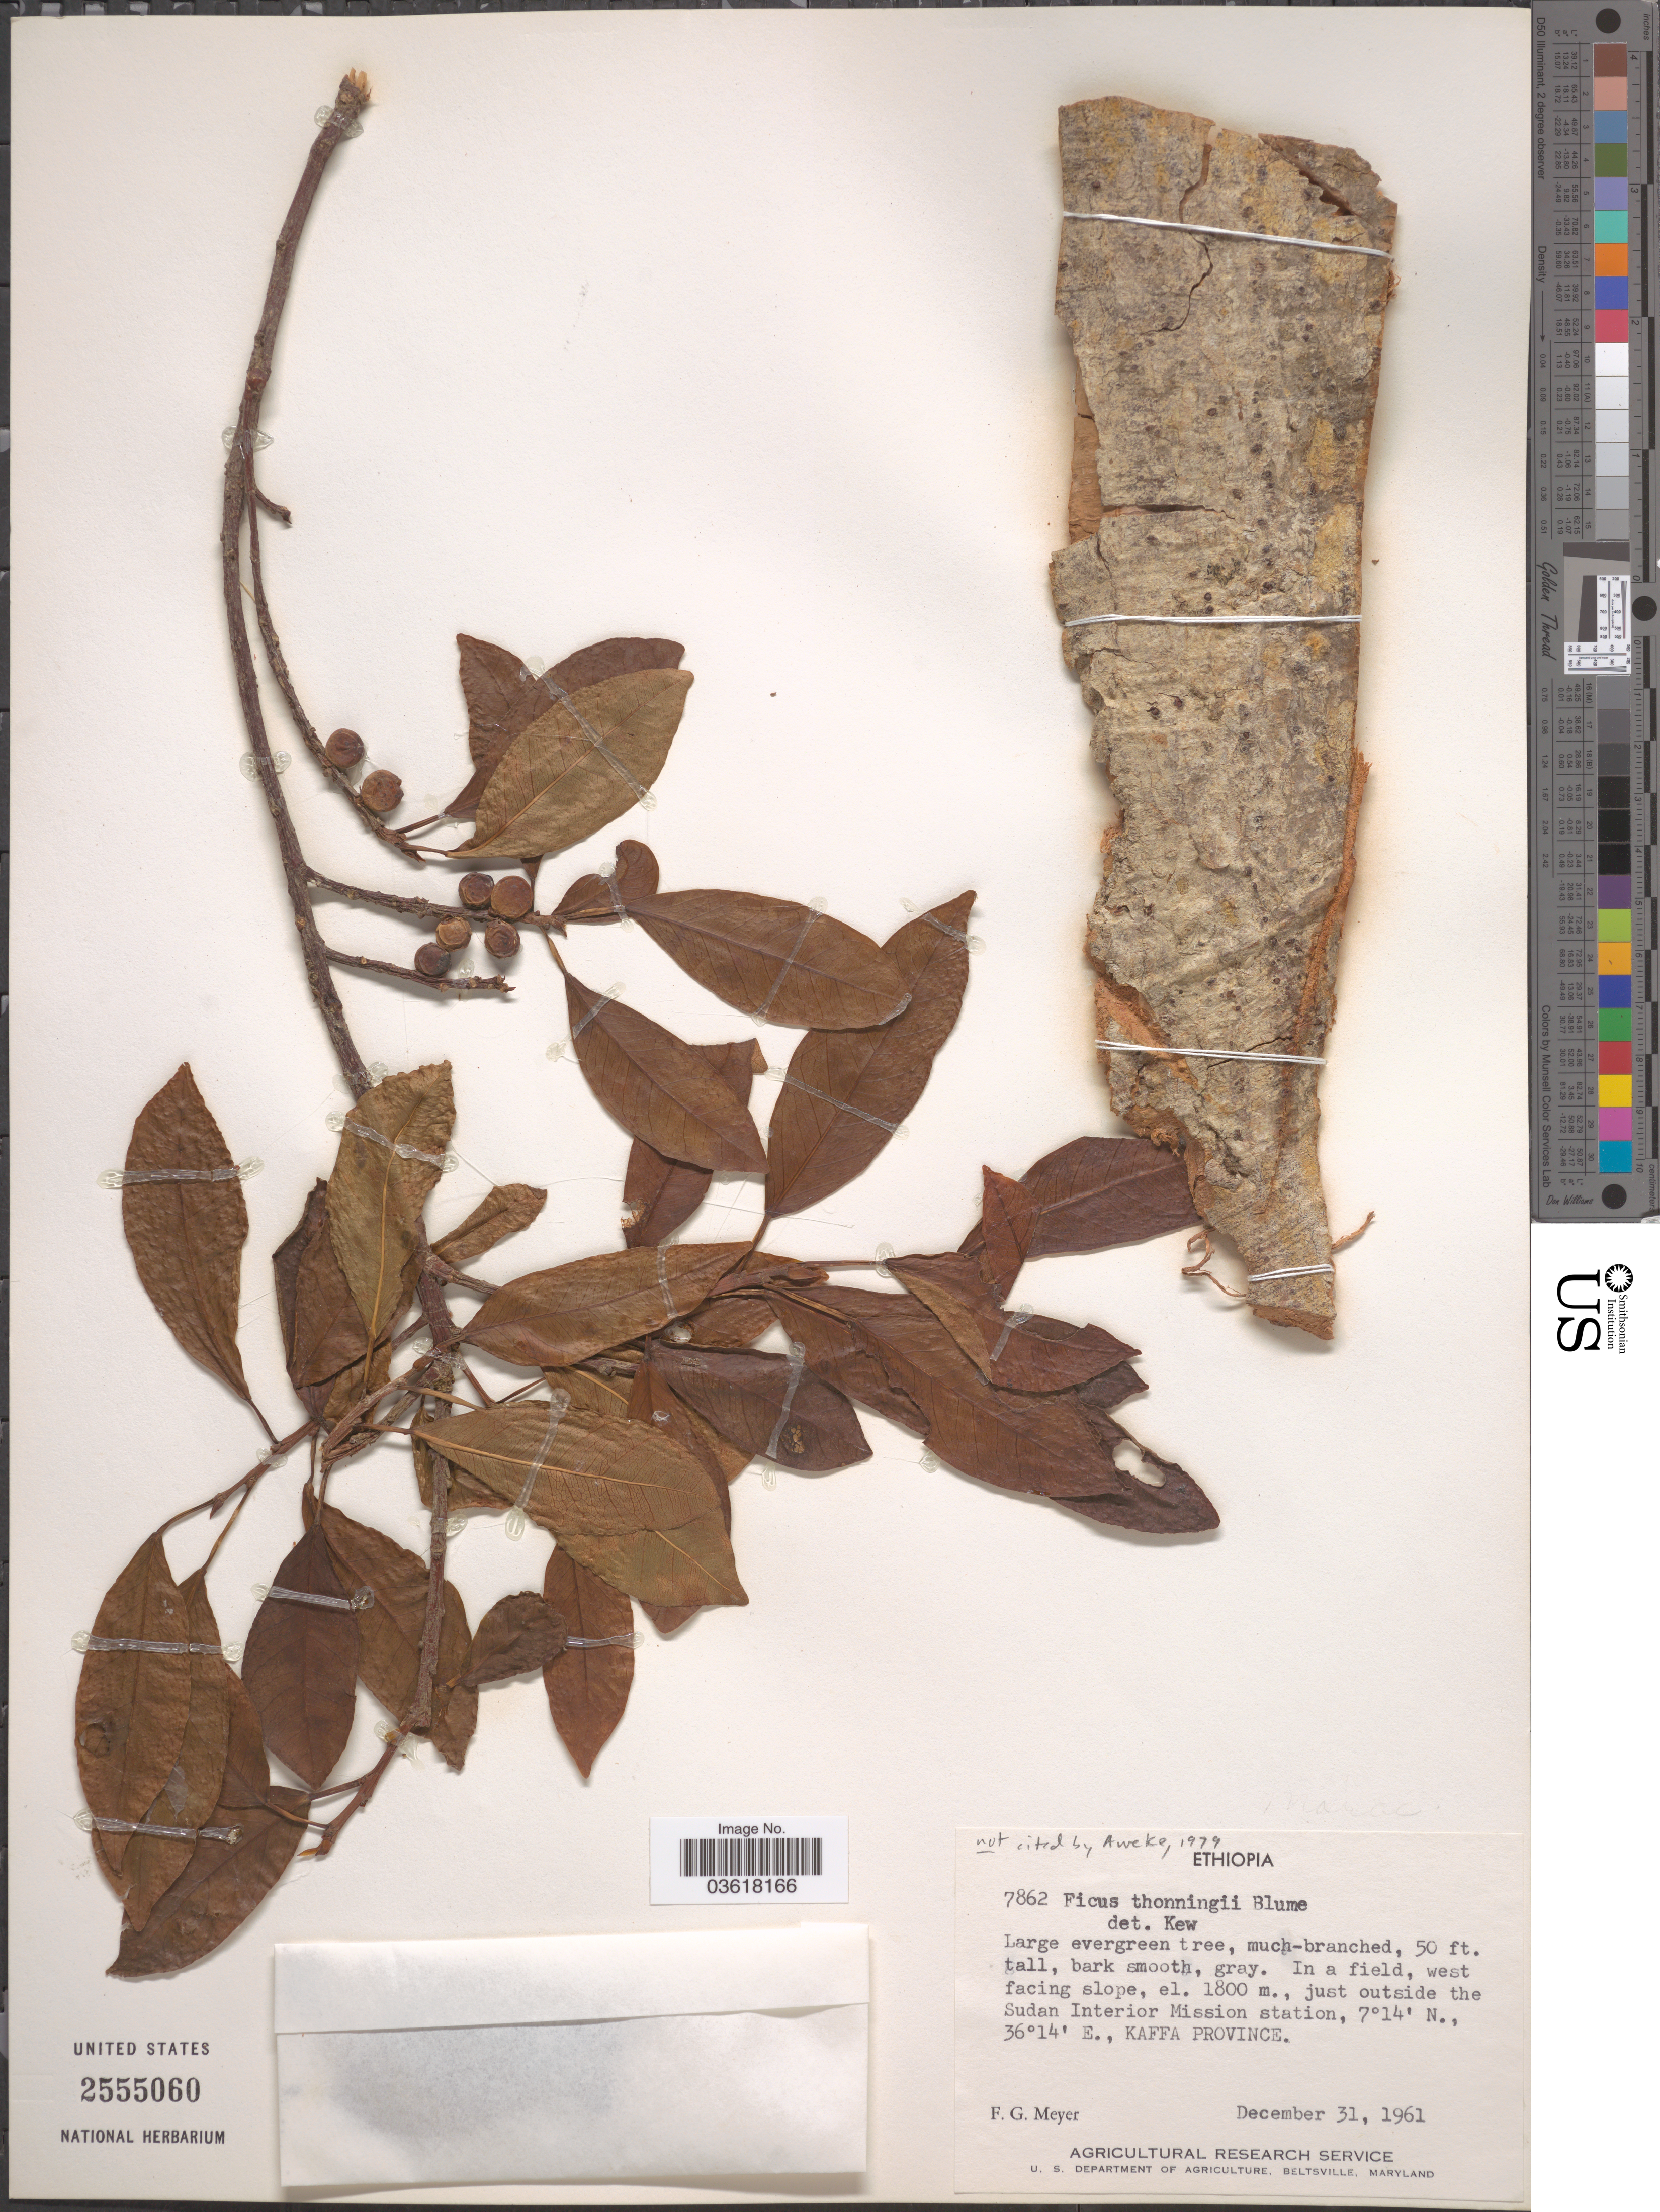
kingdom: Plantae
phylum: Tracheophyta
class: Magnoliopsida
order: Rosales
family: Moraceae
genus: Ficus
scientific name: Ficus thonningii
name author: Blume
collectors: F. G. Meyer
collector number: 7862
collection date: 1961-12-31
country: Ethiopia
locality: In a field, west facing slope, just outside the Sudan Interior Mission station, Kaffa Province.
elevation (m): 1800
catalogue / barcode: US 2555060